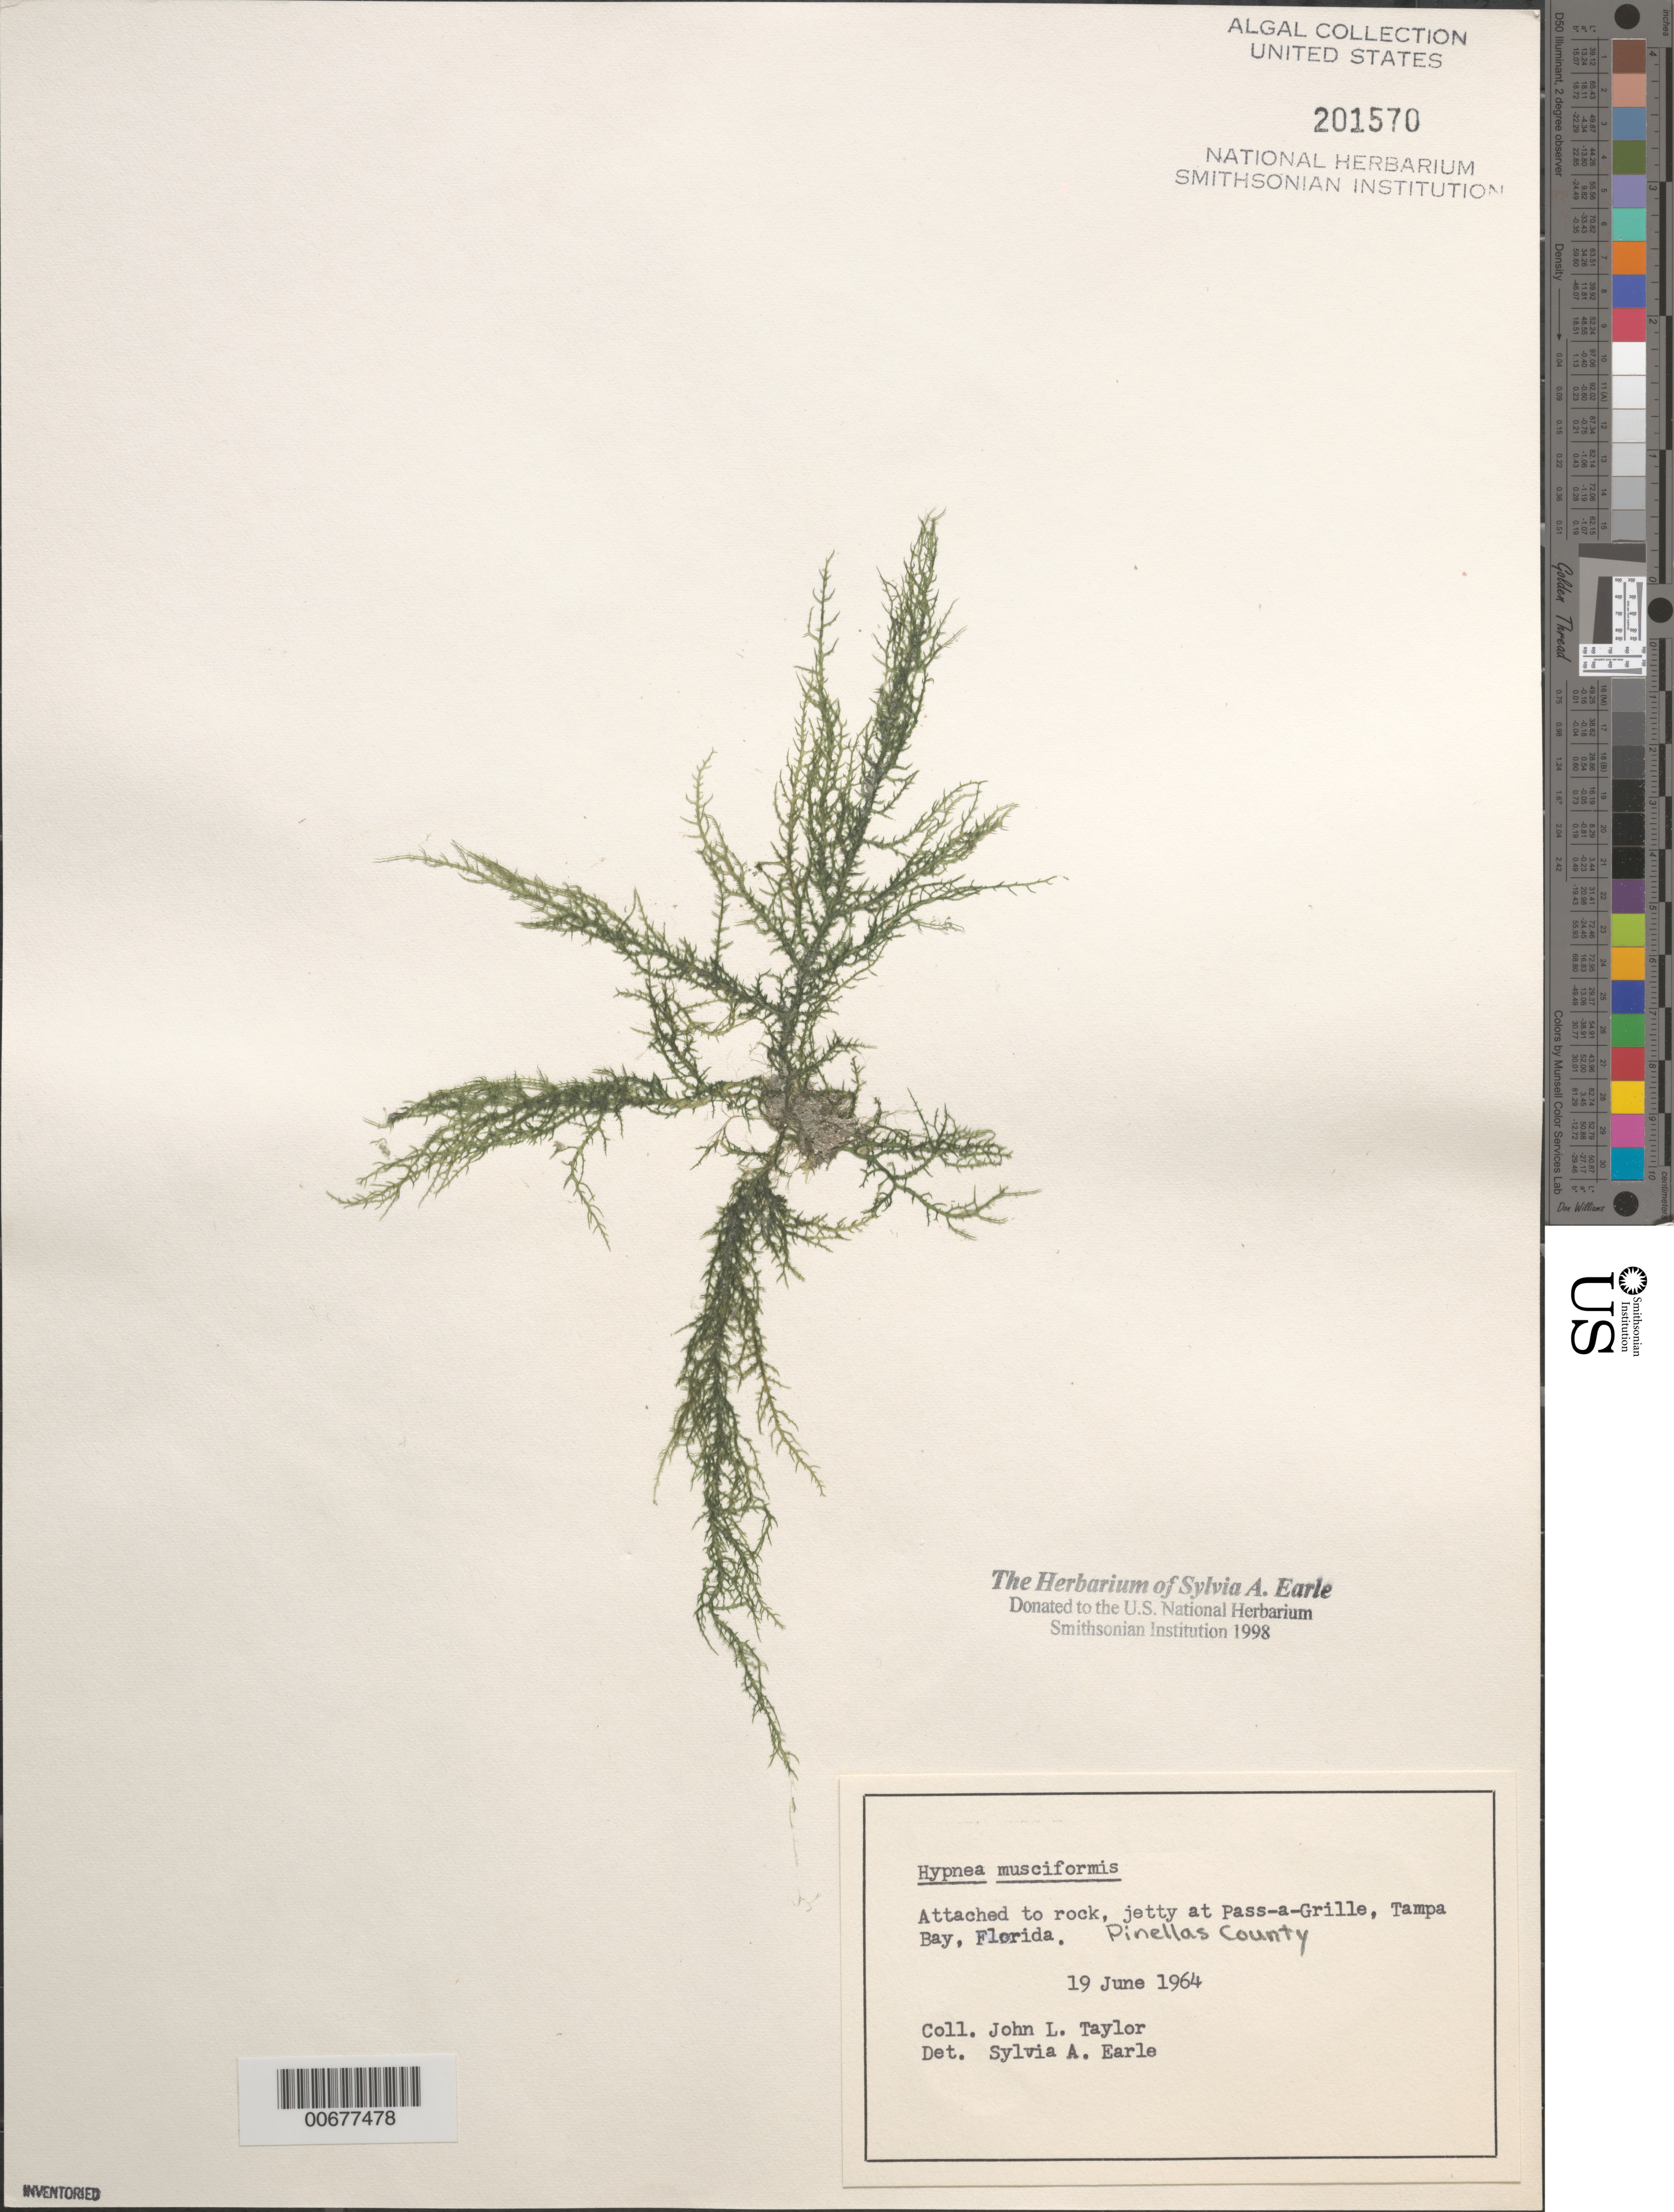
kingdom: Plantae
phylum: Rhodophyta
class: Florideophyceae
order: Gigartinales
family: Cystocloniaceae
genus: Hypnea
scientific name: Hypnea musciformis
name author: (Wulfen) J.V.Lamouroux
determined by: Earle, S. A.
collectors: J. L. Taylor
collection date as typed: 19 Jun 1964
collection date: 1964-06-19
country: United States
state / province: Florida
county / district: Pinellas County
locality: Pass-a-Grille Beach, Tampa Bay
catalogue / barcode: US 201570